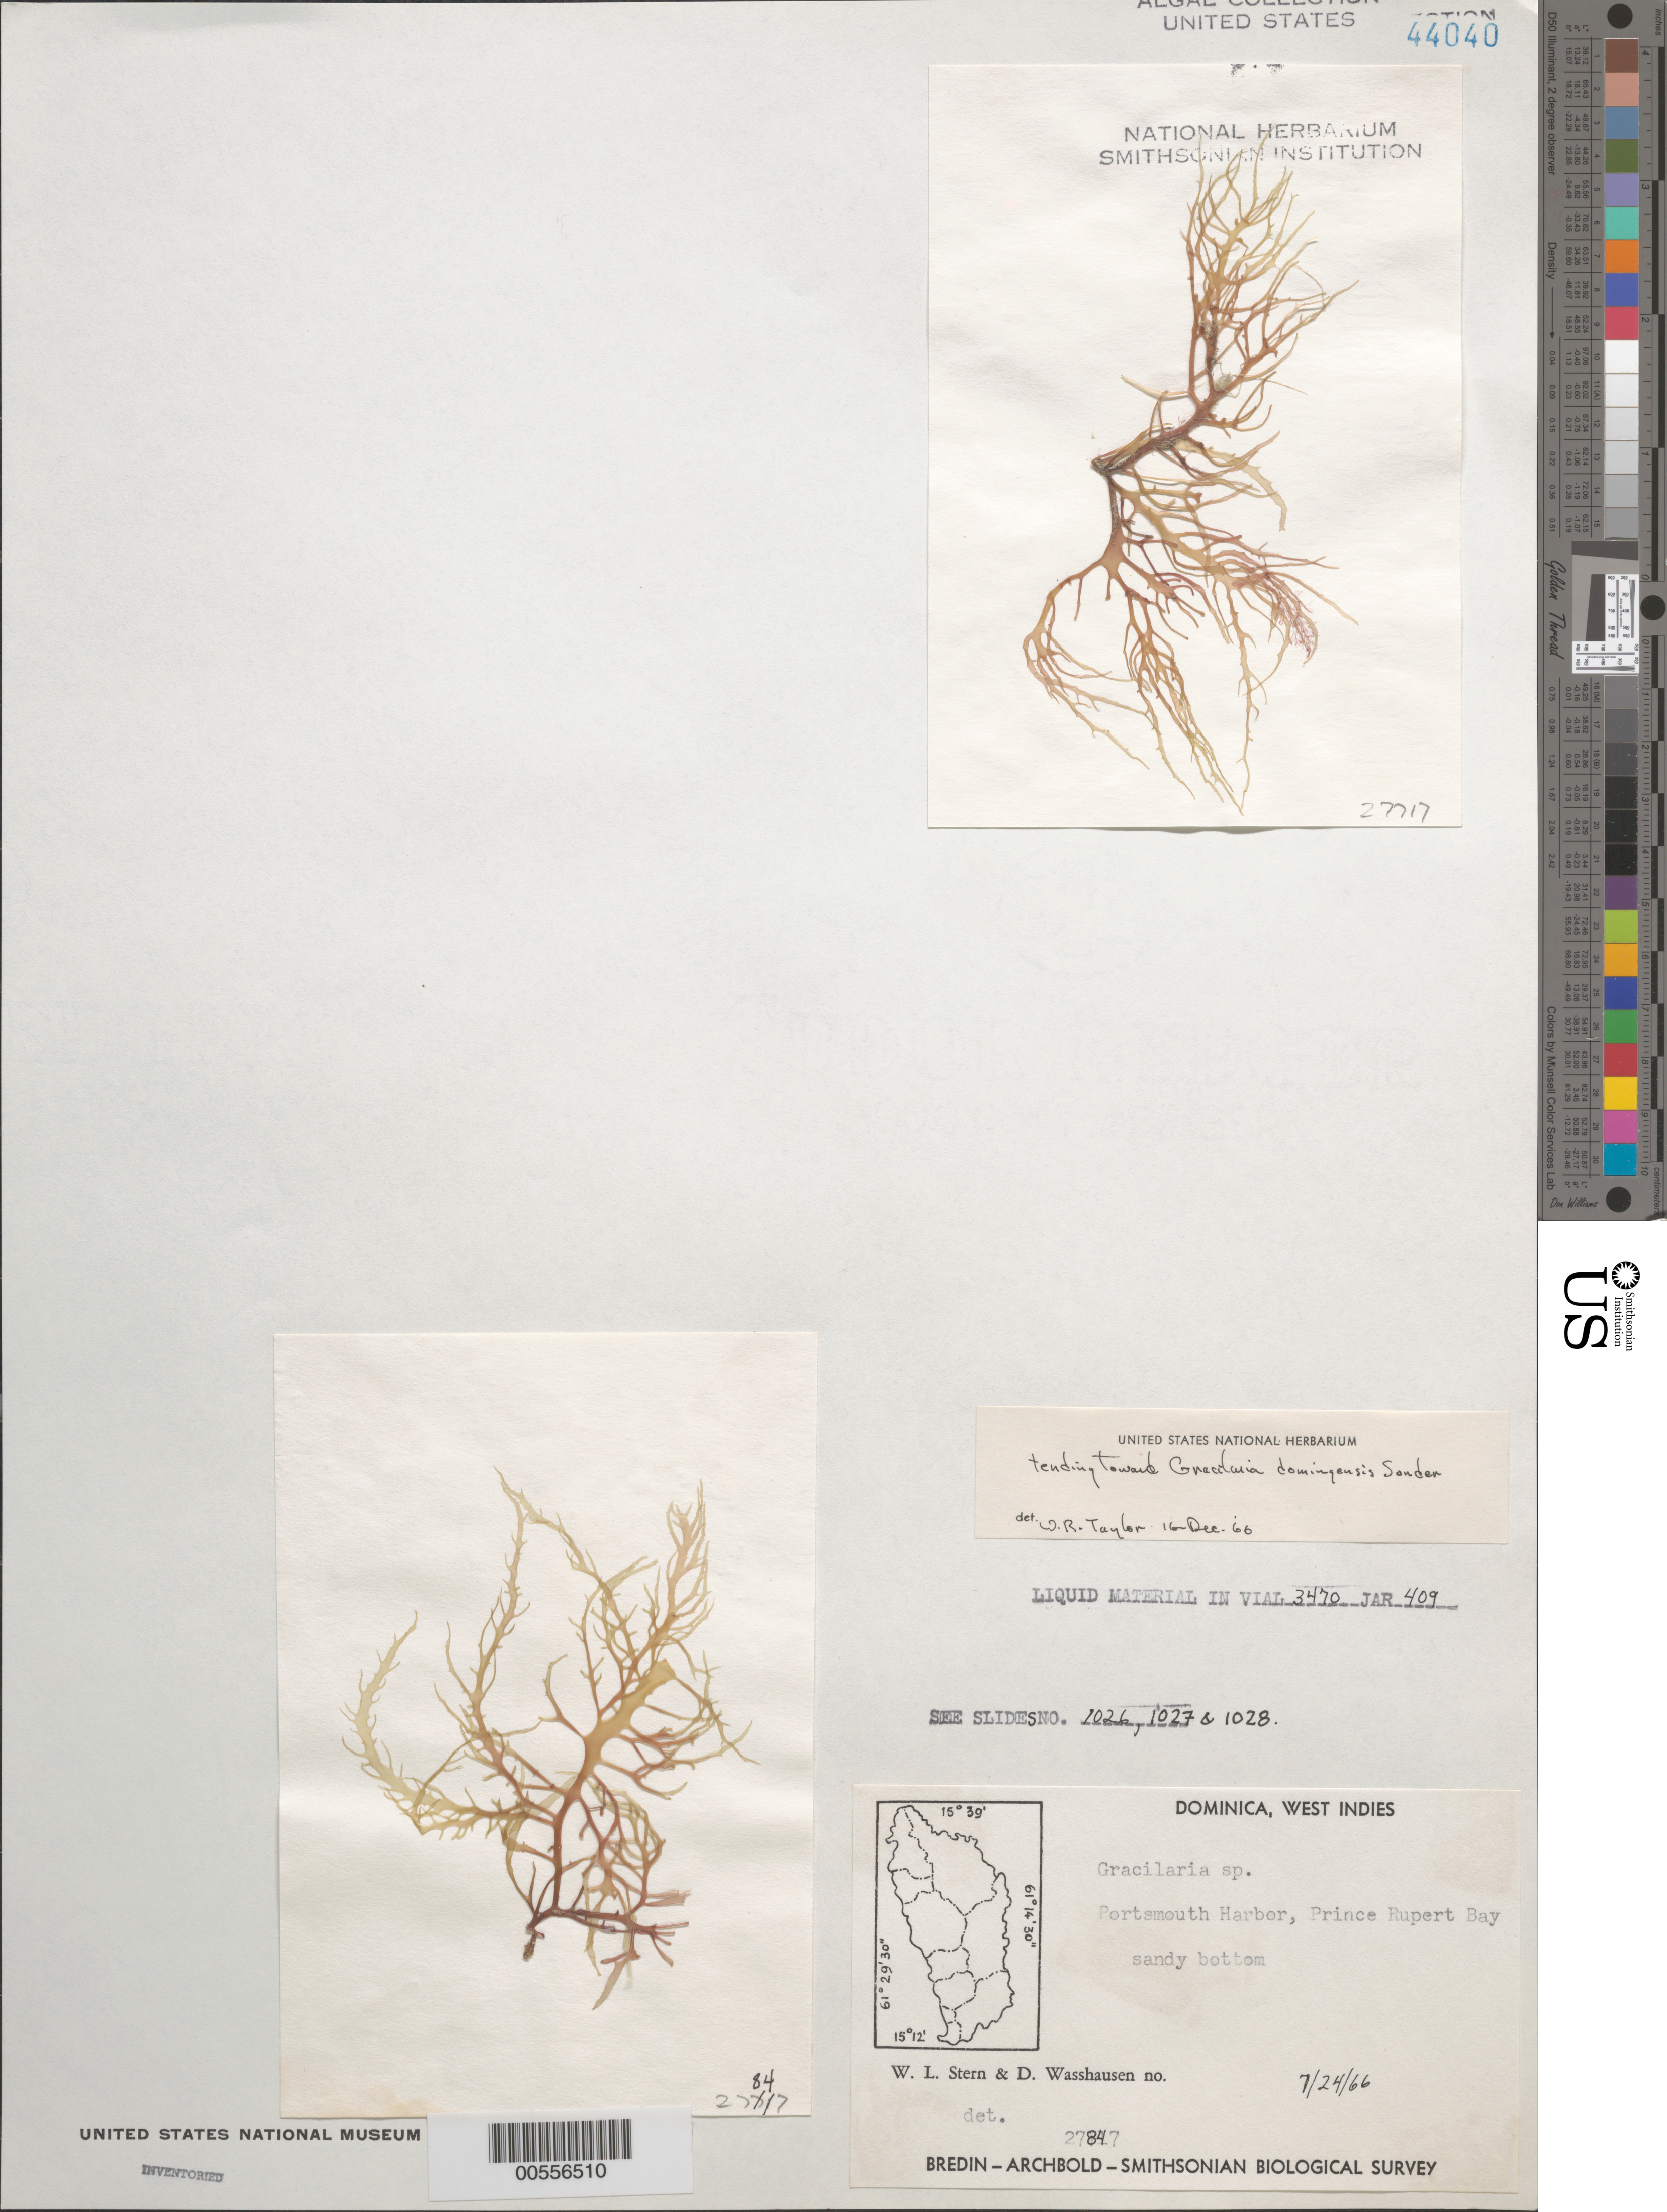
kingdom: Plantae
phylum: Rhodophyta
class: Florideophyceae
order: Gracilariales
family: Gracilariaceae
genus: Gracilaria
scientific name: Gracilaria domingensis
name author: (Kütz.) O.G. Sond. in Dickie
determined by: Taylor, William R.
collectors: W. L. Stern & D. C. Wasshausen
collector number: EYD 27847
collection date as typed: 24 Jul 1966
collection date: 1966-07-24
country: Dominica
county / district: St. John's Parish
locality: Portsmouth harbor, Prince Rupert Bay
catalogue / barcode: US 44040